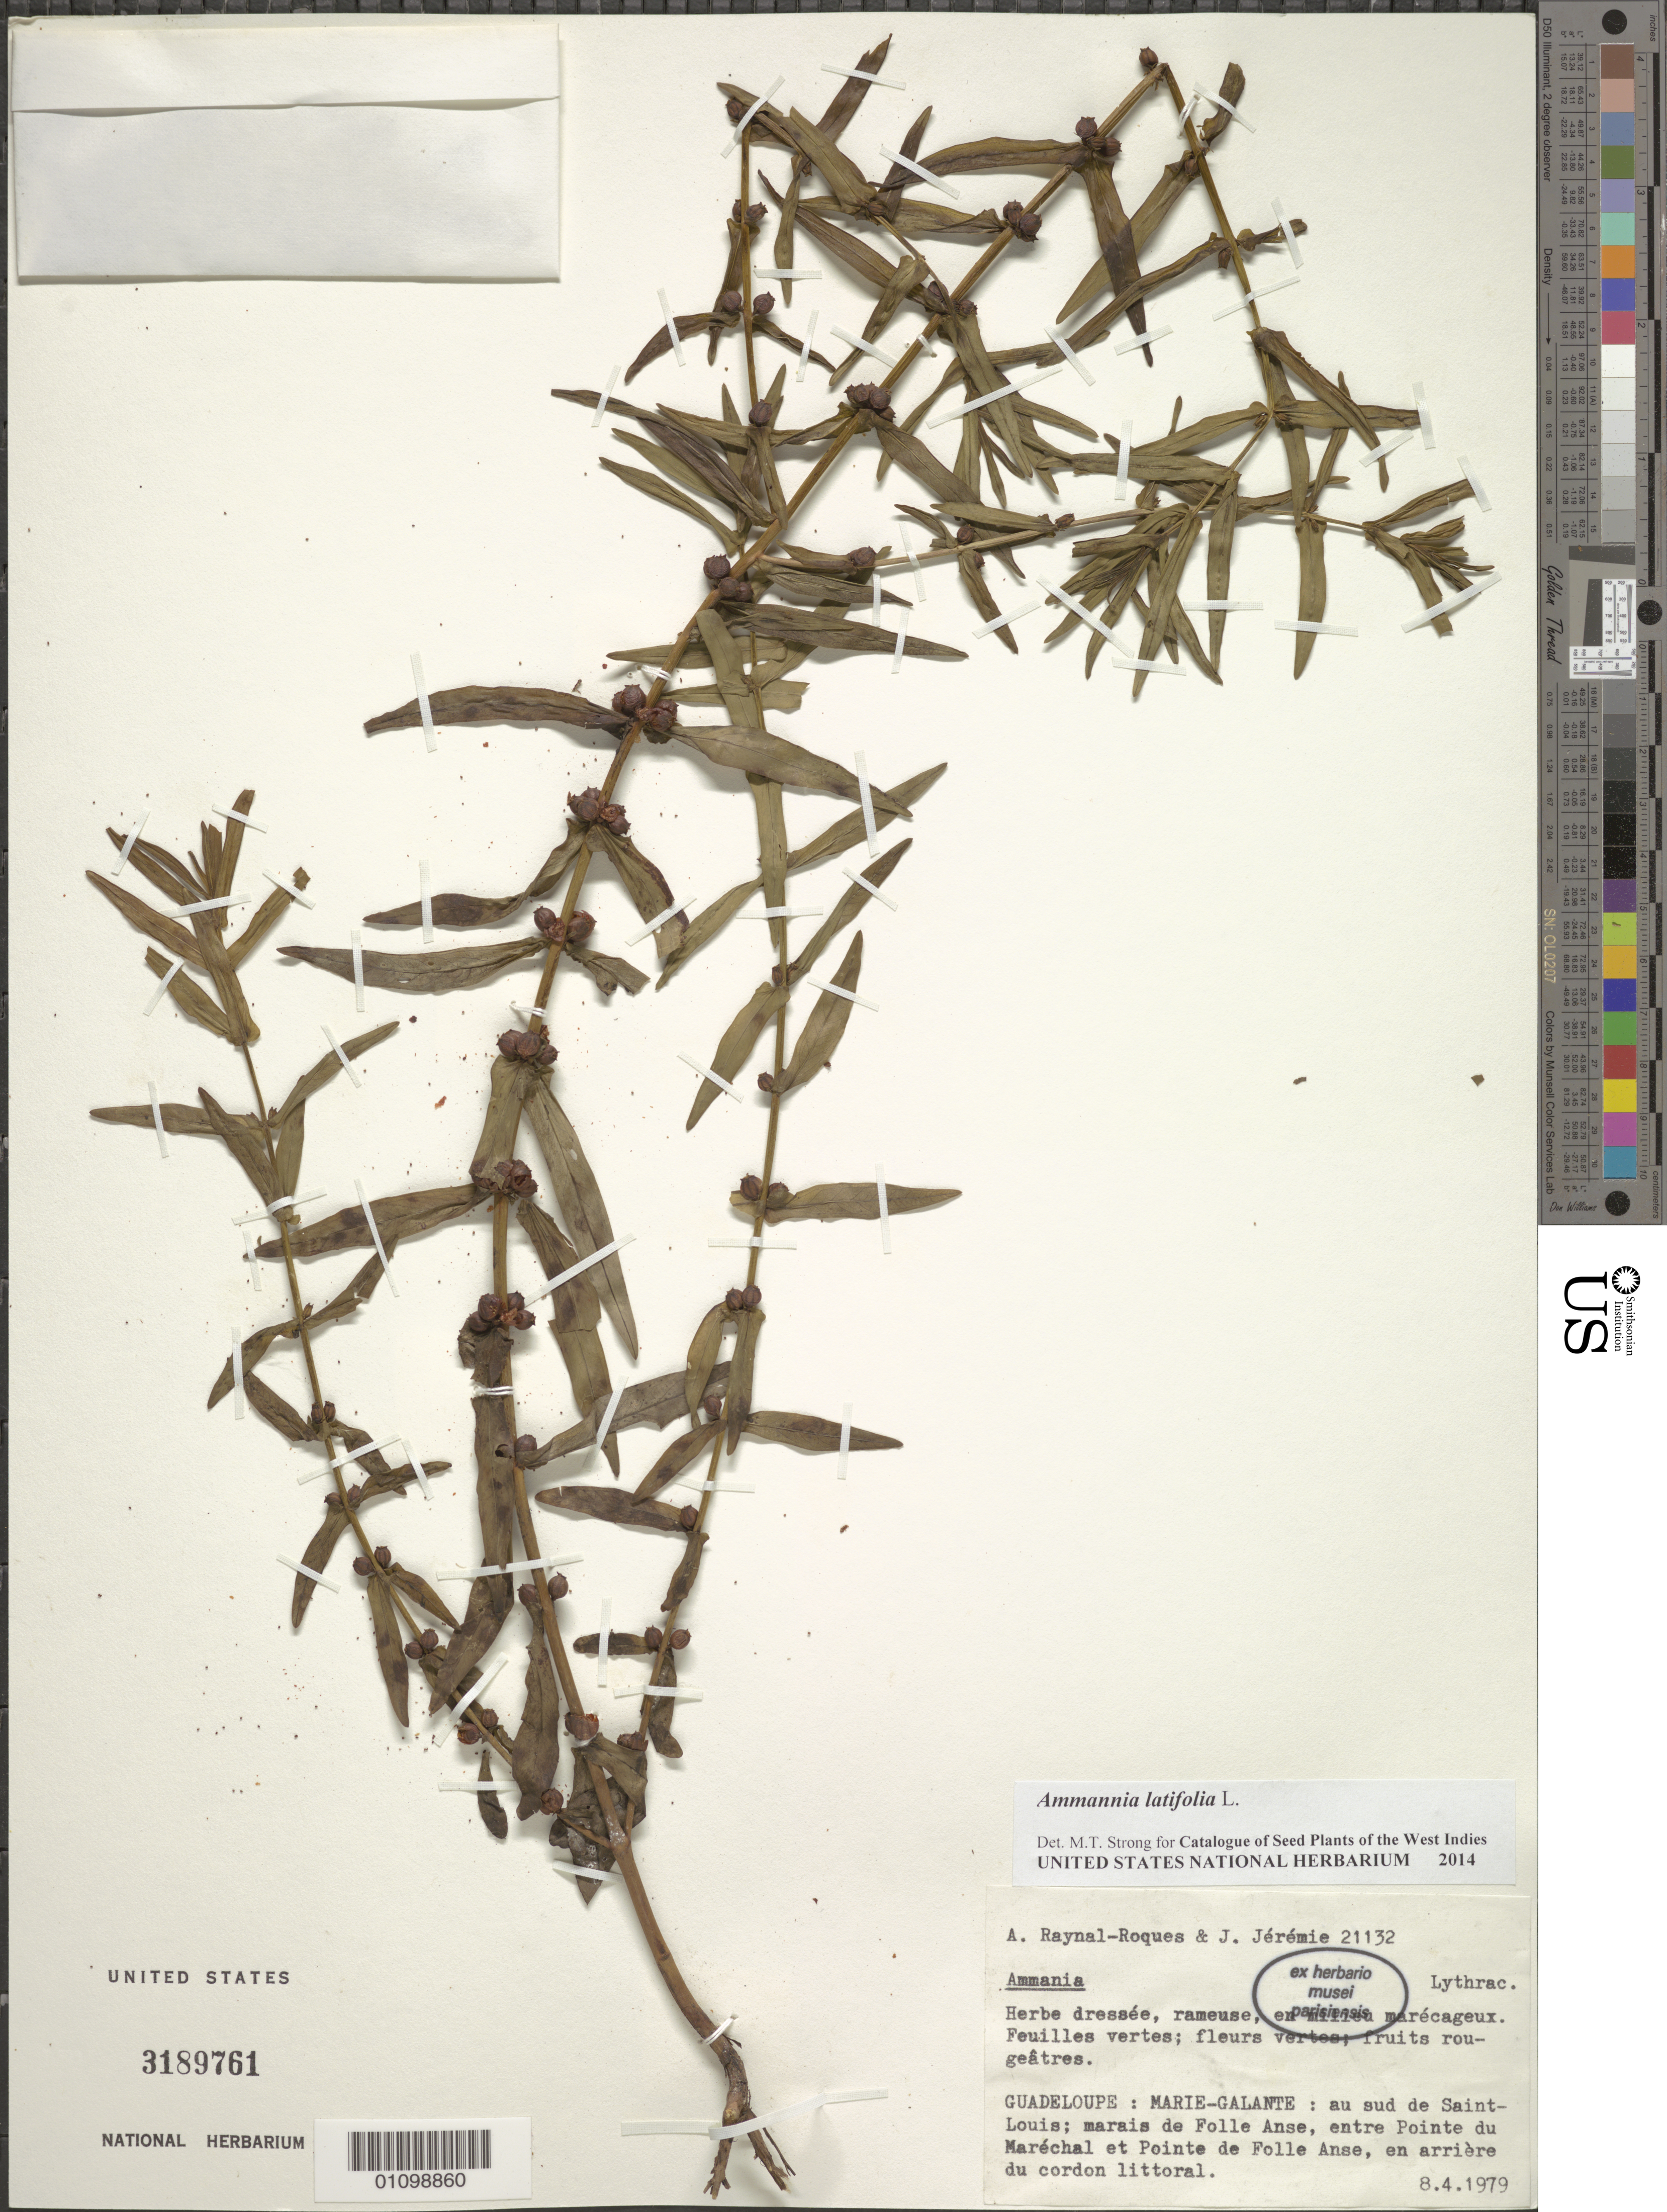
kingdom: Plantae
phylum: Tracheophyta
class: Magnoliopsida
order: Myrtales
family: Lythraceae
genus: Ammannia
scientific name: Ammannia latifolia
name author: L.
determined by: Strong, M. T., (US), Smithsonian Institution - National Museum of Natural History (UNITED STATES)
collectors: A. M. Raynal & J. Jérémie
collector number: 21132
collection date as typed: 08 Apr 1979 or 04 Aug 1979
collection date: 1979-04-08 or 1979-08-04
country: Guadeloupe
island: Marie Galante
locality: Au sud de Saint-Louis; marais de Folle Anses, entre Pointe du Marechal et Pointe de Folle Anse, en arriere du cordon littoral.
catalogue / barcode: US 3189761